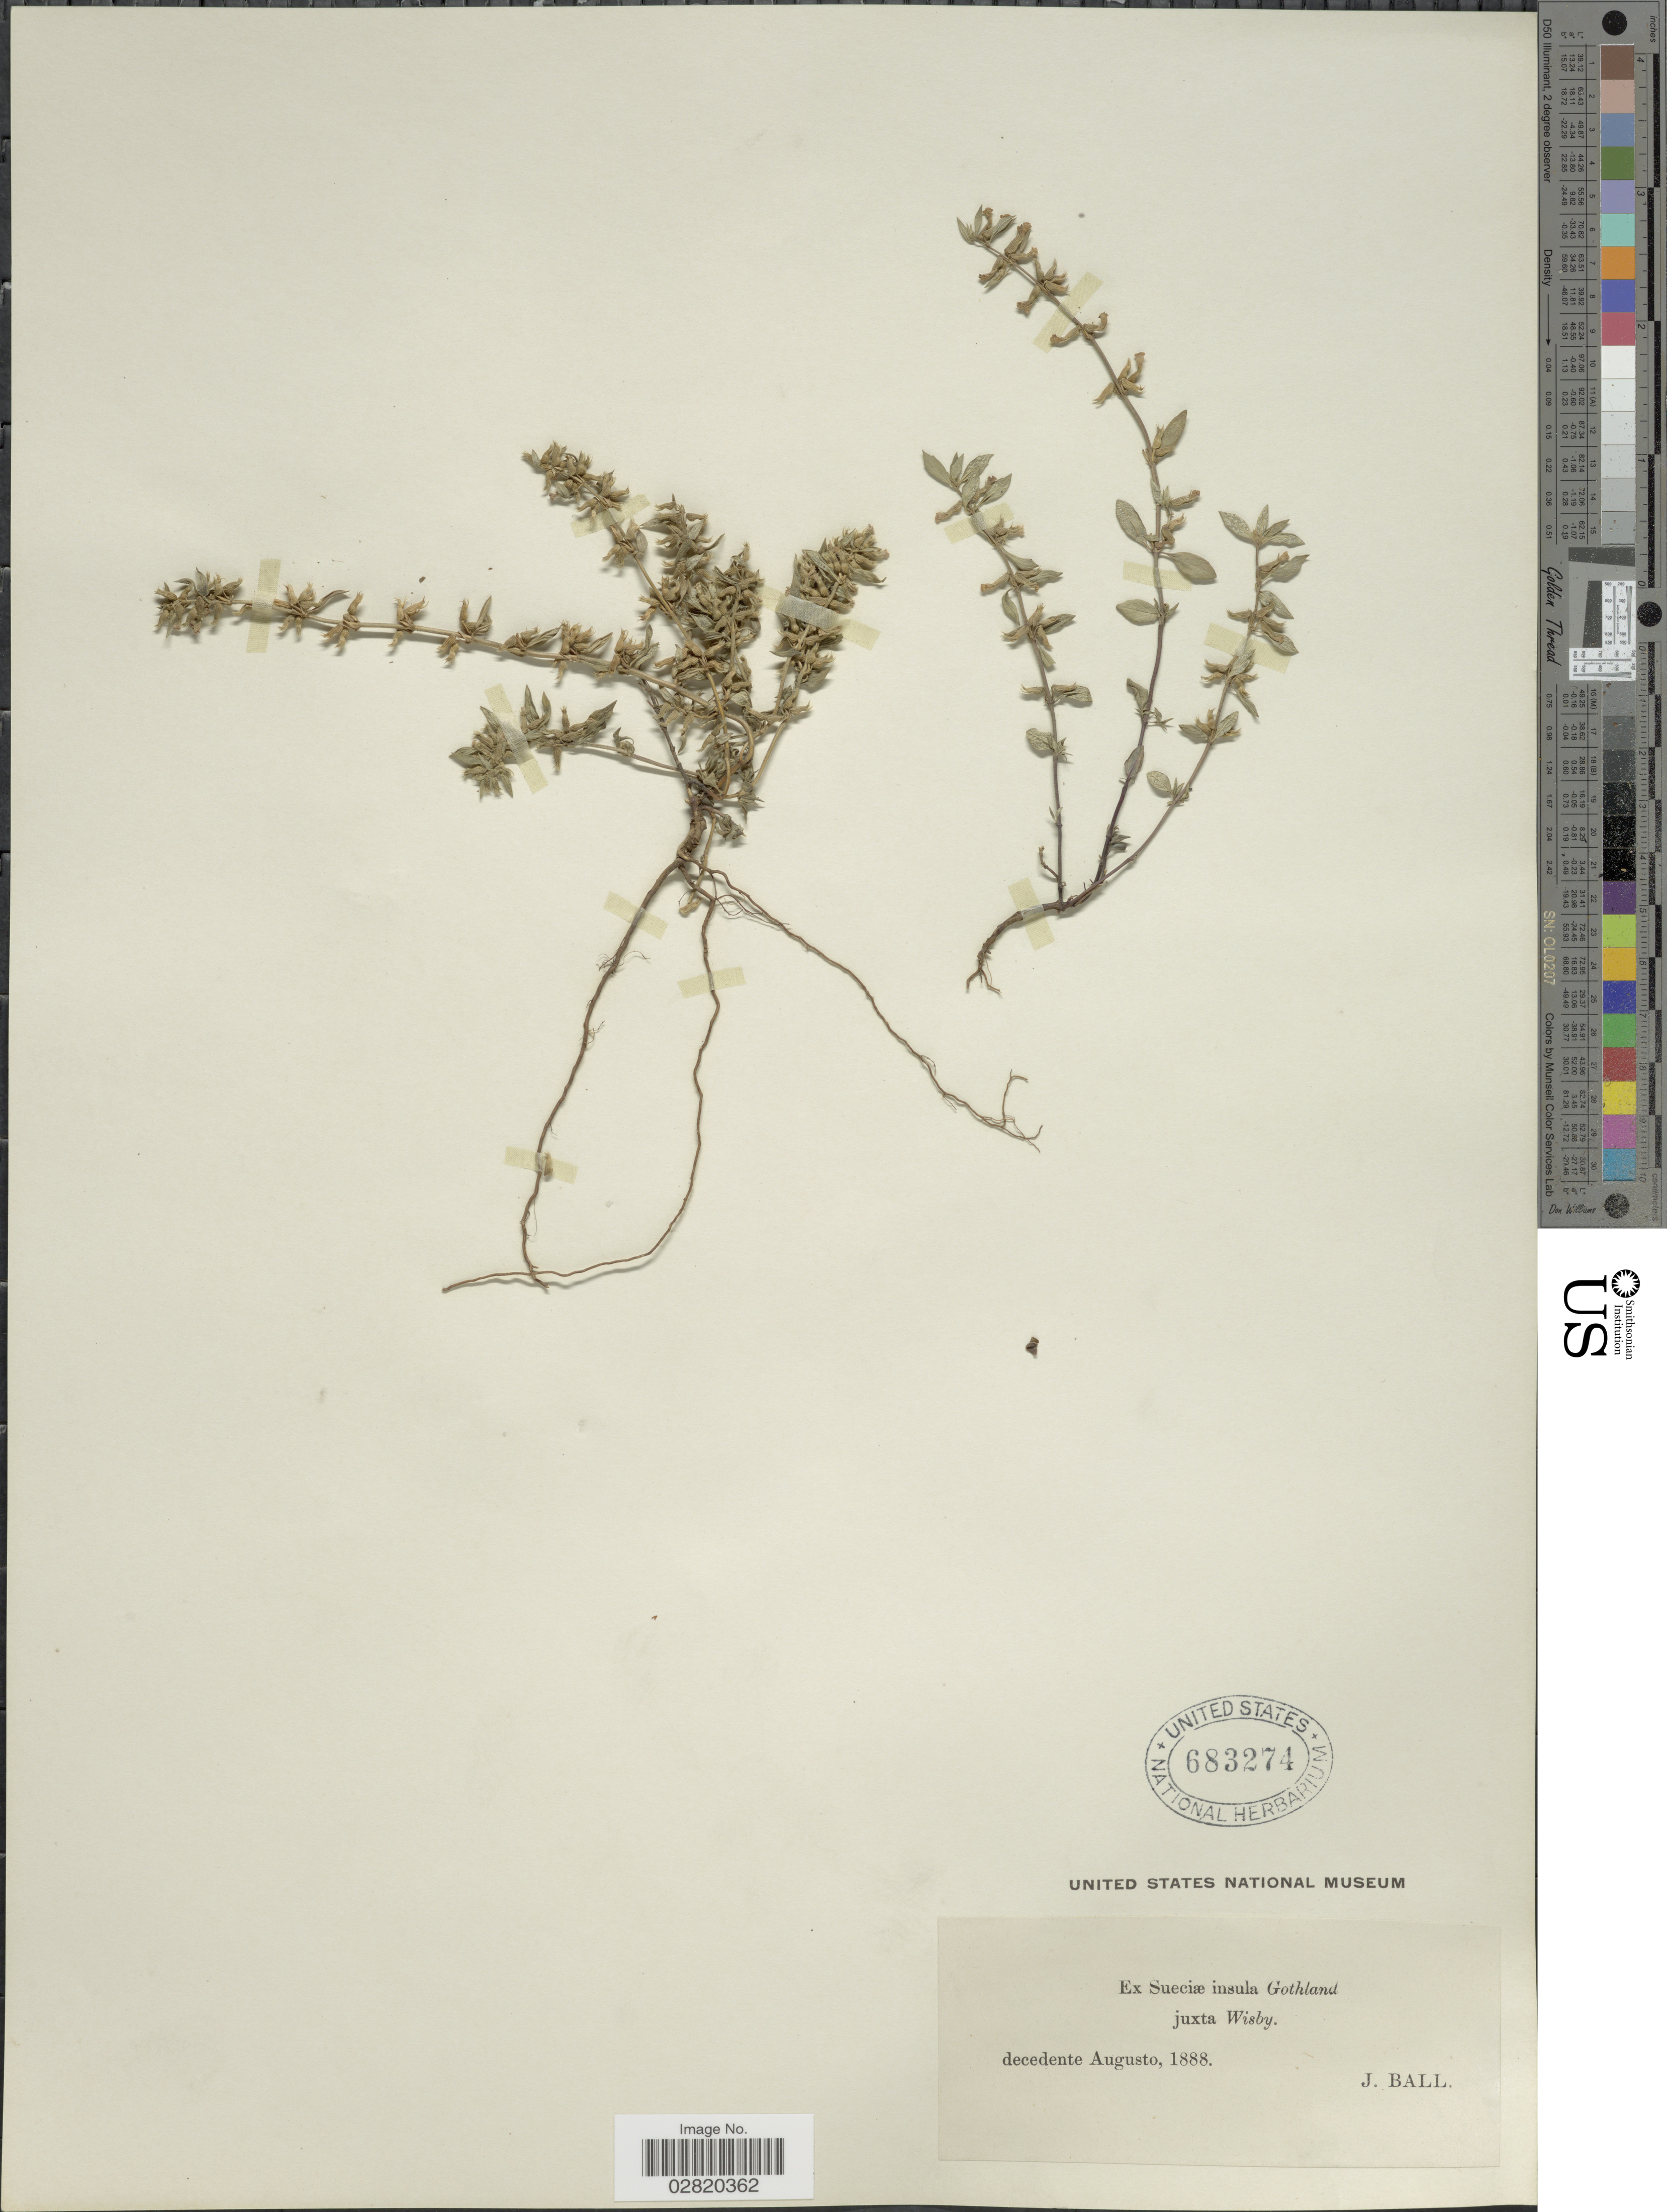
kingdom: Plantae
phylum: Tracheophyta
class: Magnoliopsida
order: Lamiales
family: Lamiaceae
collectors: J. Ball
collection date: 1888-08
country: Sweden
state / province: Gotland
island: Gotland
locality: Ex Sueciæ insula Gothland juxta Wisby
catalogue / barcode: US 683274